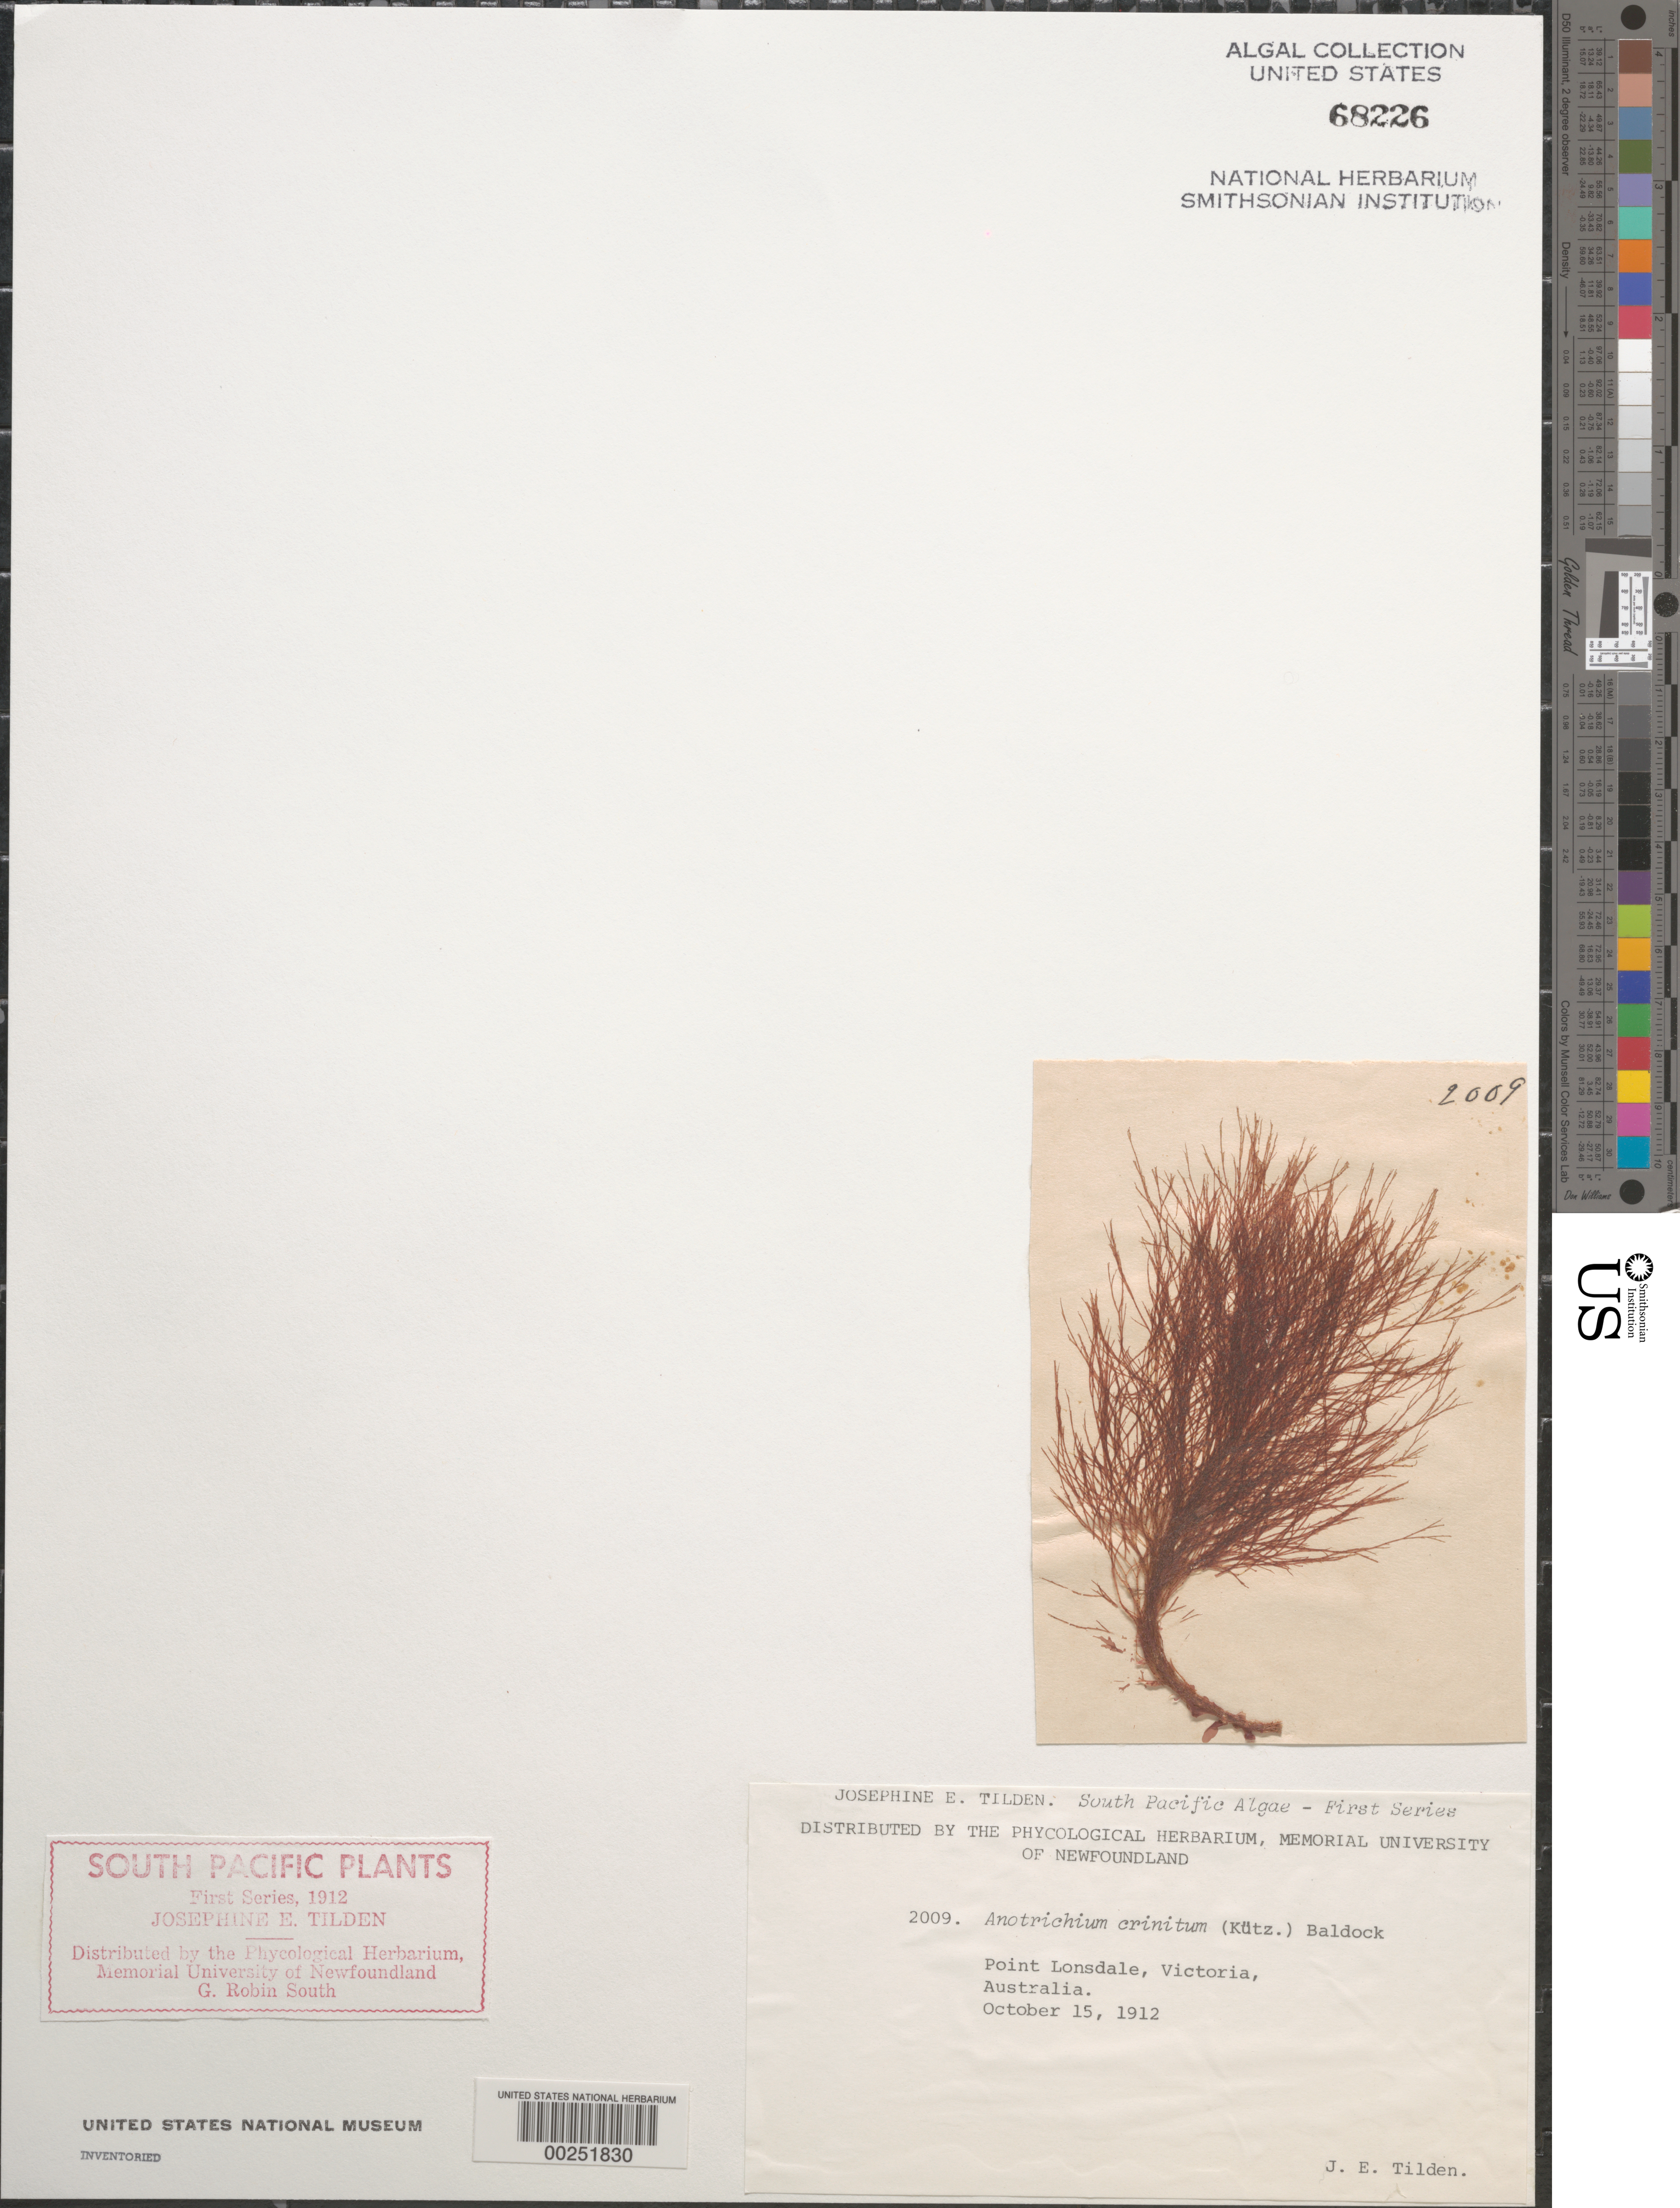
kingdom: Plantae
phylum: Rhodophyta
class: Florideophyceae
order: Ceramiales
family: Wrangeliaceae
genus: Anotrichium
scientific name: Anotrichium crinitum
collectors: J. E. Tilden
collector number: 2009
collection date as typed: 15 Oct 1912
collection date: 1912-10-15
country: Australia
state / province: Victoria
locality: Point lonsdale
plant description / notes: Tilden, South Pacific Plants, First Series, 1912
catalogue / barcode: US 68226